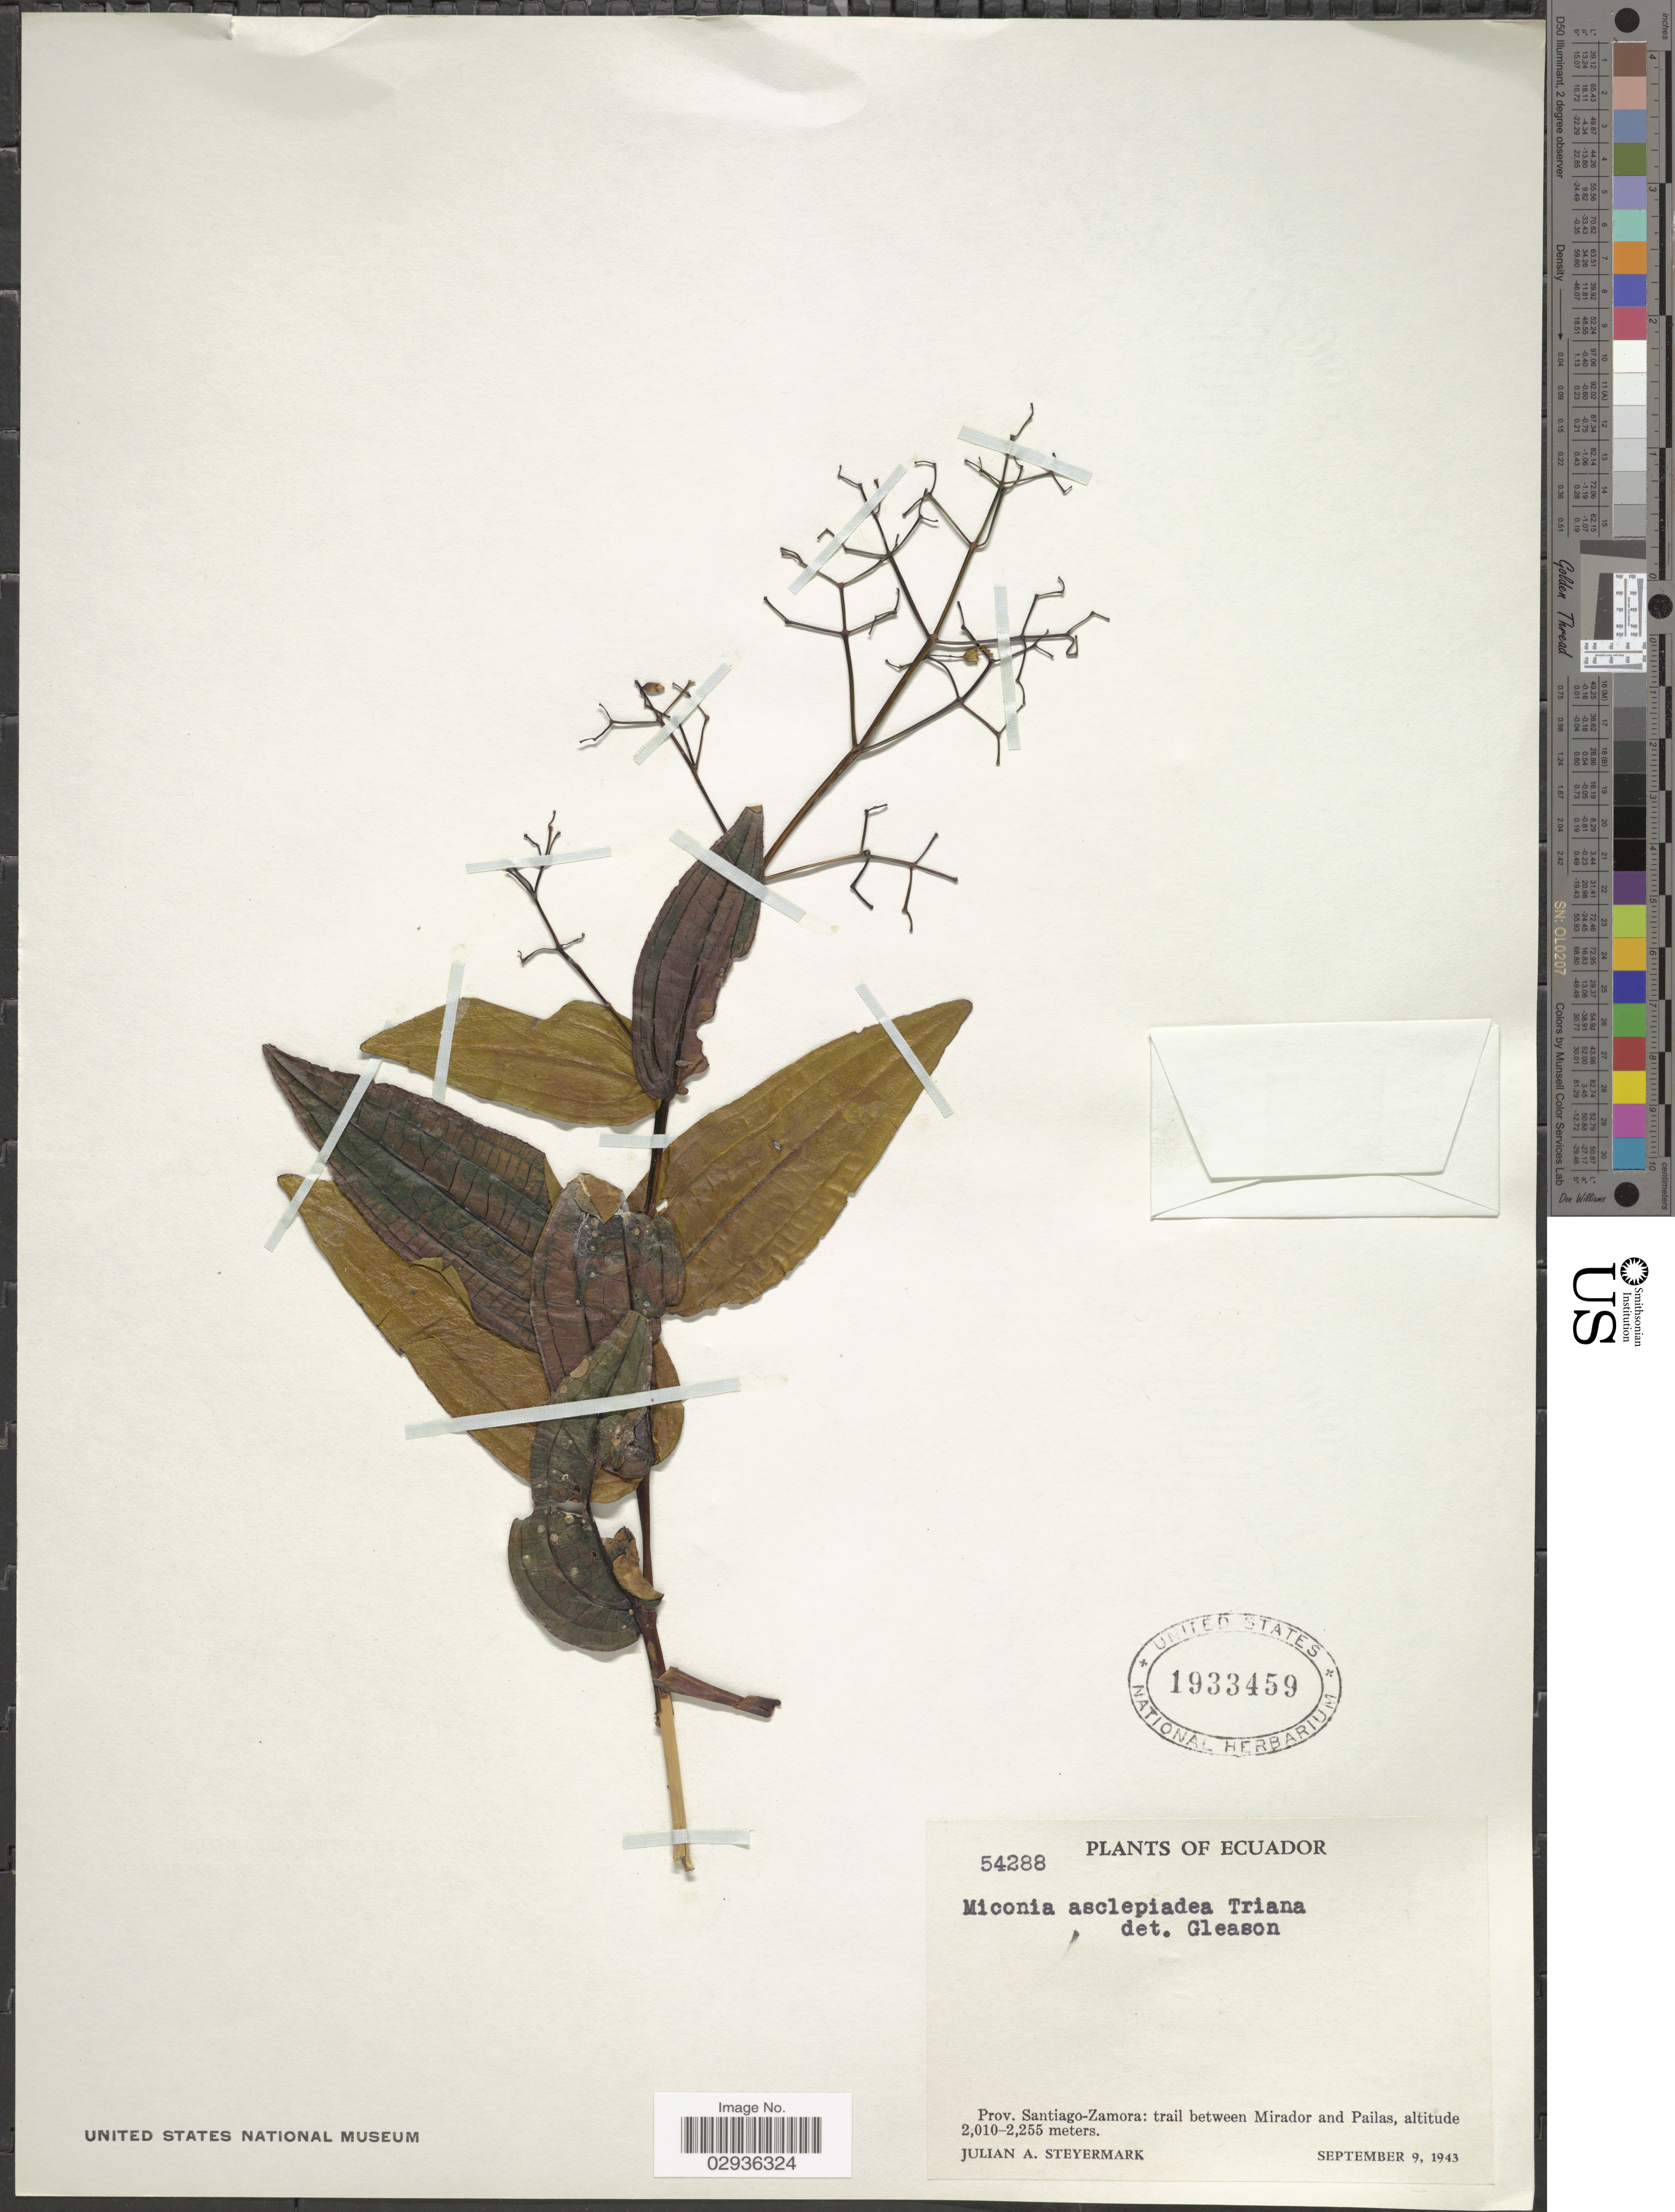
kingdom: Plantae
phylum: Tracheophyta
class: Magnoliopsida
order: Myrtales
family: Melastomataceae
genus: Miconia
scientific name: Miconia asclepiadea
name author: Triana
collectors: J. Steyermark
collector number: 54288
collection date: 1943-09-09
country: Ecuador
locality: Prov. Santiago-Zamora: trail between Mirador and Pailas.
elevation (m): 2010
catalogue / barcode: US 1933459